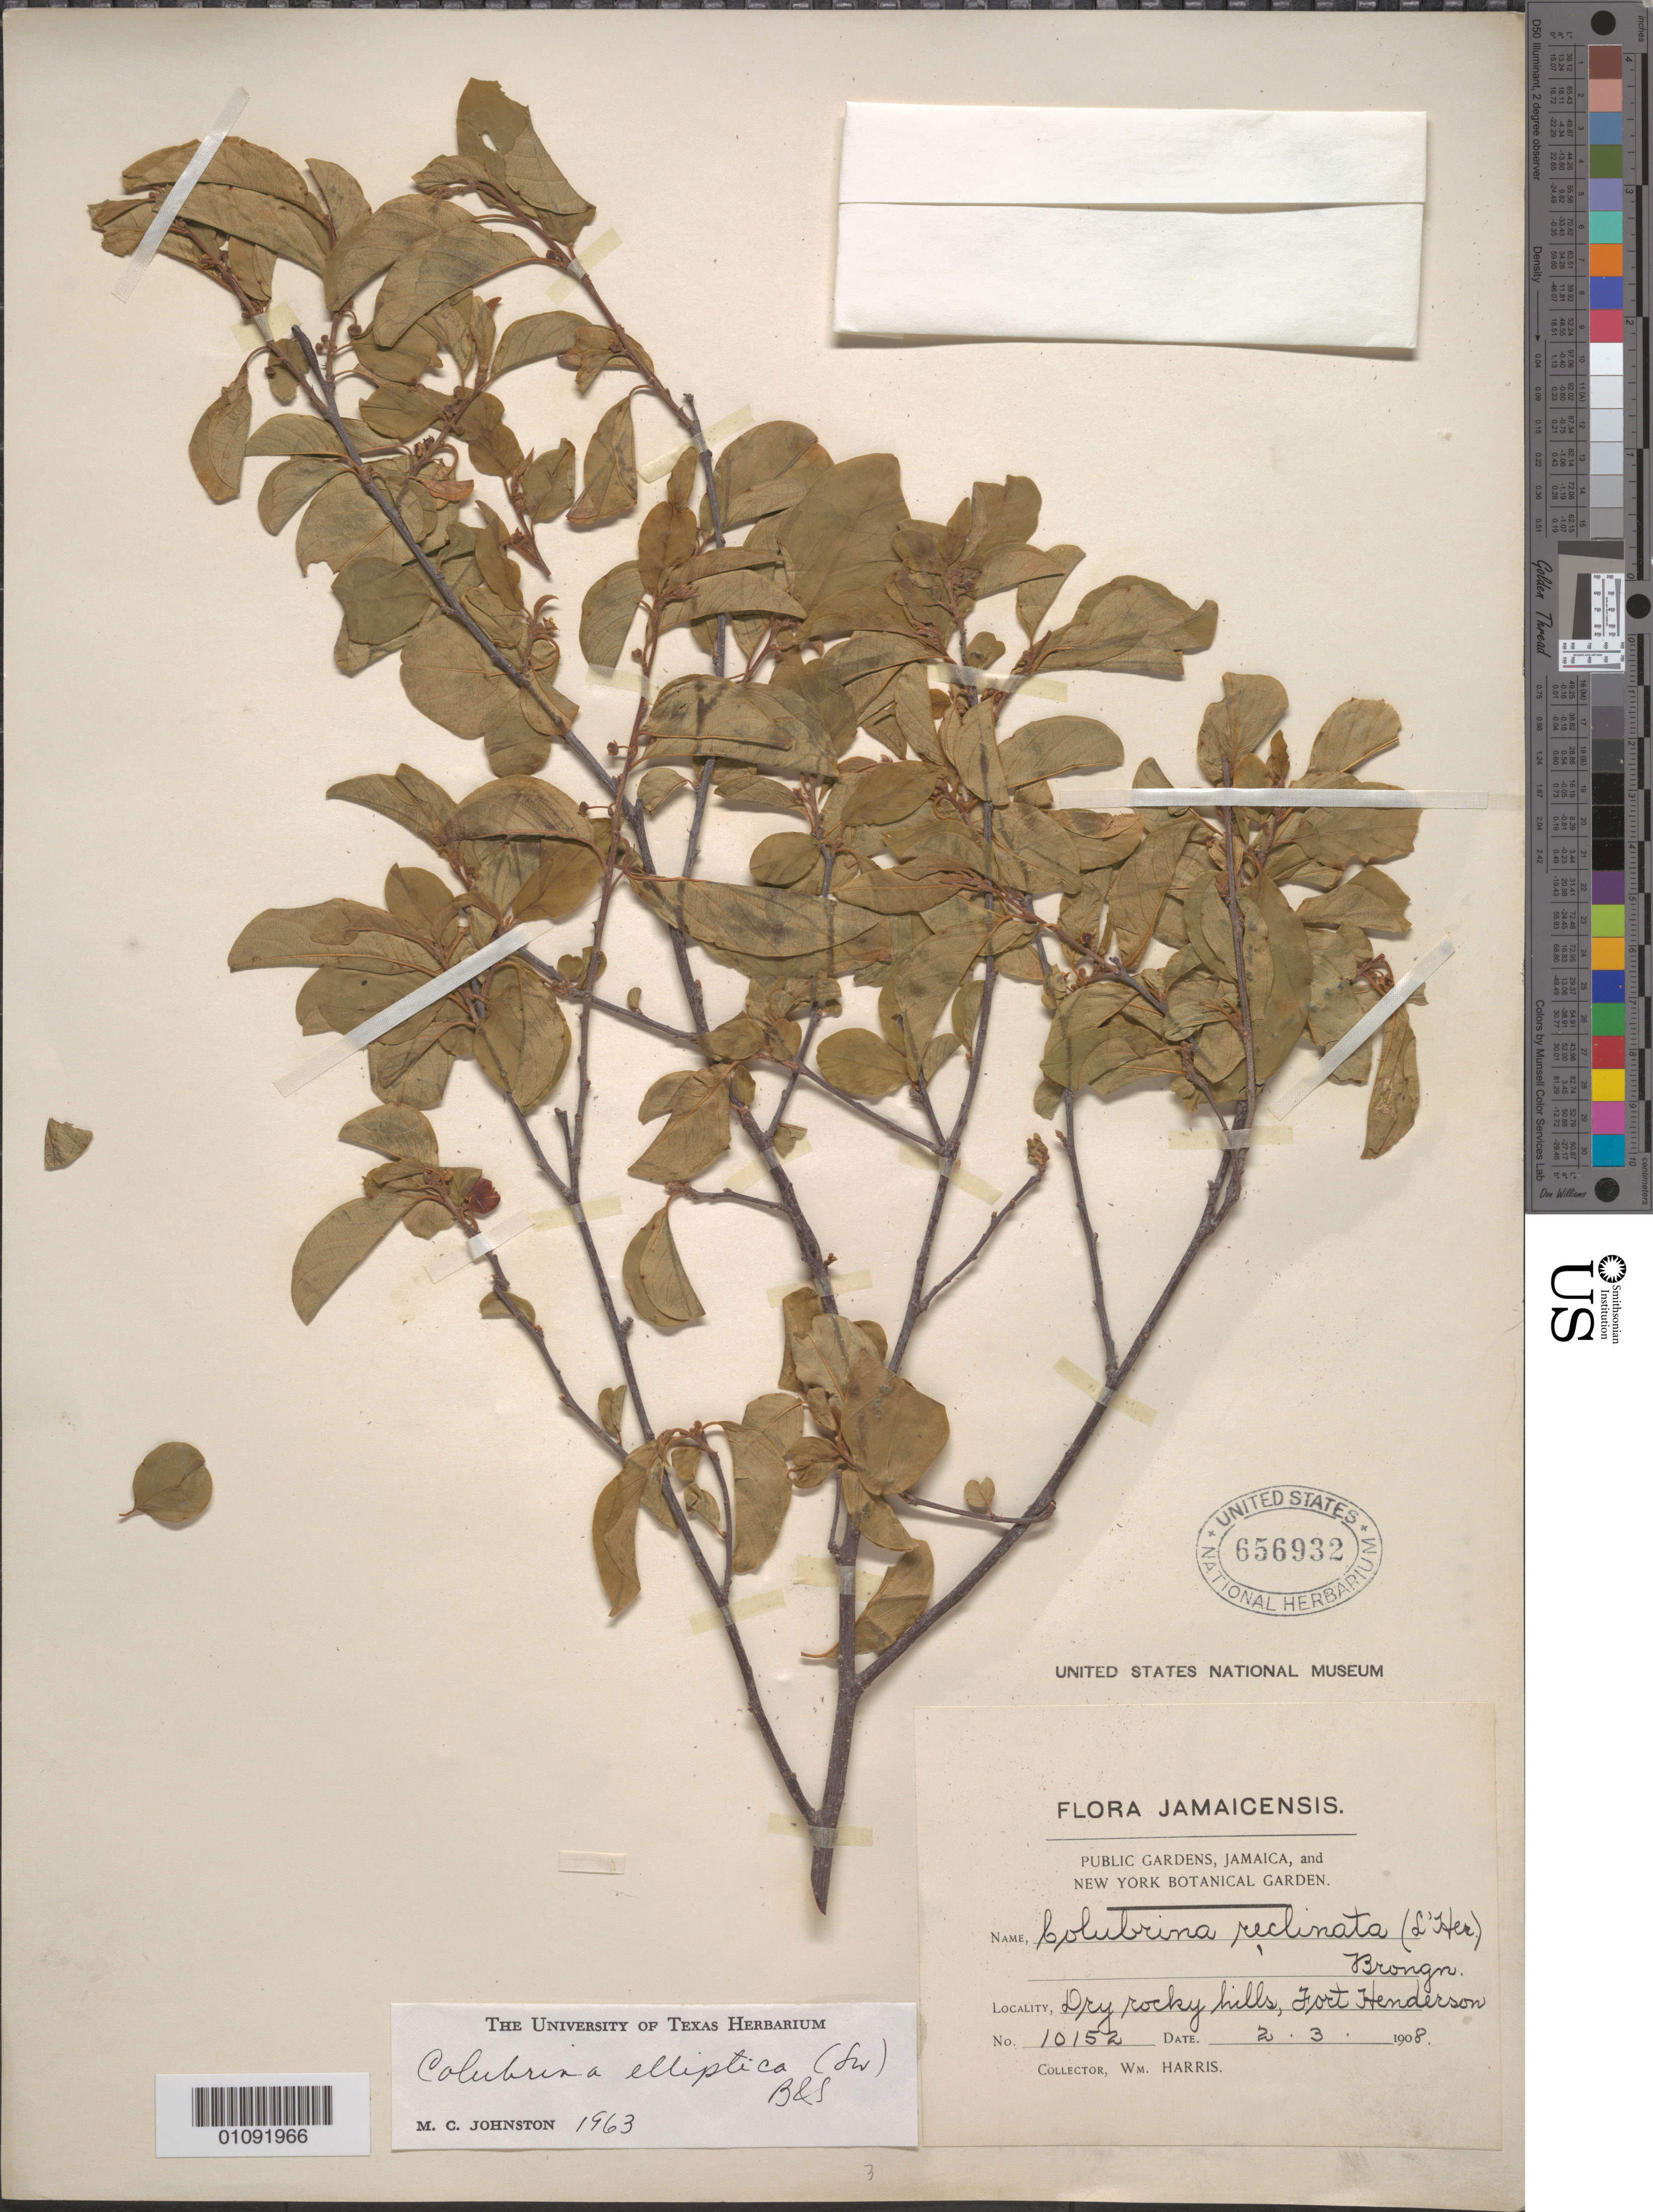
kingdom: Plantae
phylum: Tracheophyta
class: Magnoliopsida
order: Rosales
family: Rhamnaceae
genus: Colubrina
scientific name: Colubrina elliptica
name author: (Sw.) Brizicky & W.L. Stern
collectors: W. Harris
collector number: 10152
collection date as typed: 03 Feb 1908 or 02 Mar 1908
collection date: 1908-02-03 or 1908-03-02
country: Jamaica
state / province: Saint Catherine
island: Jamaica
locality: Dry rocky hills, Fort Henderson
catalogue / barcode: US 656932